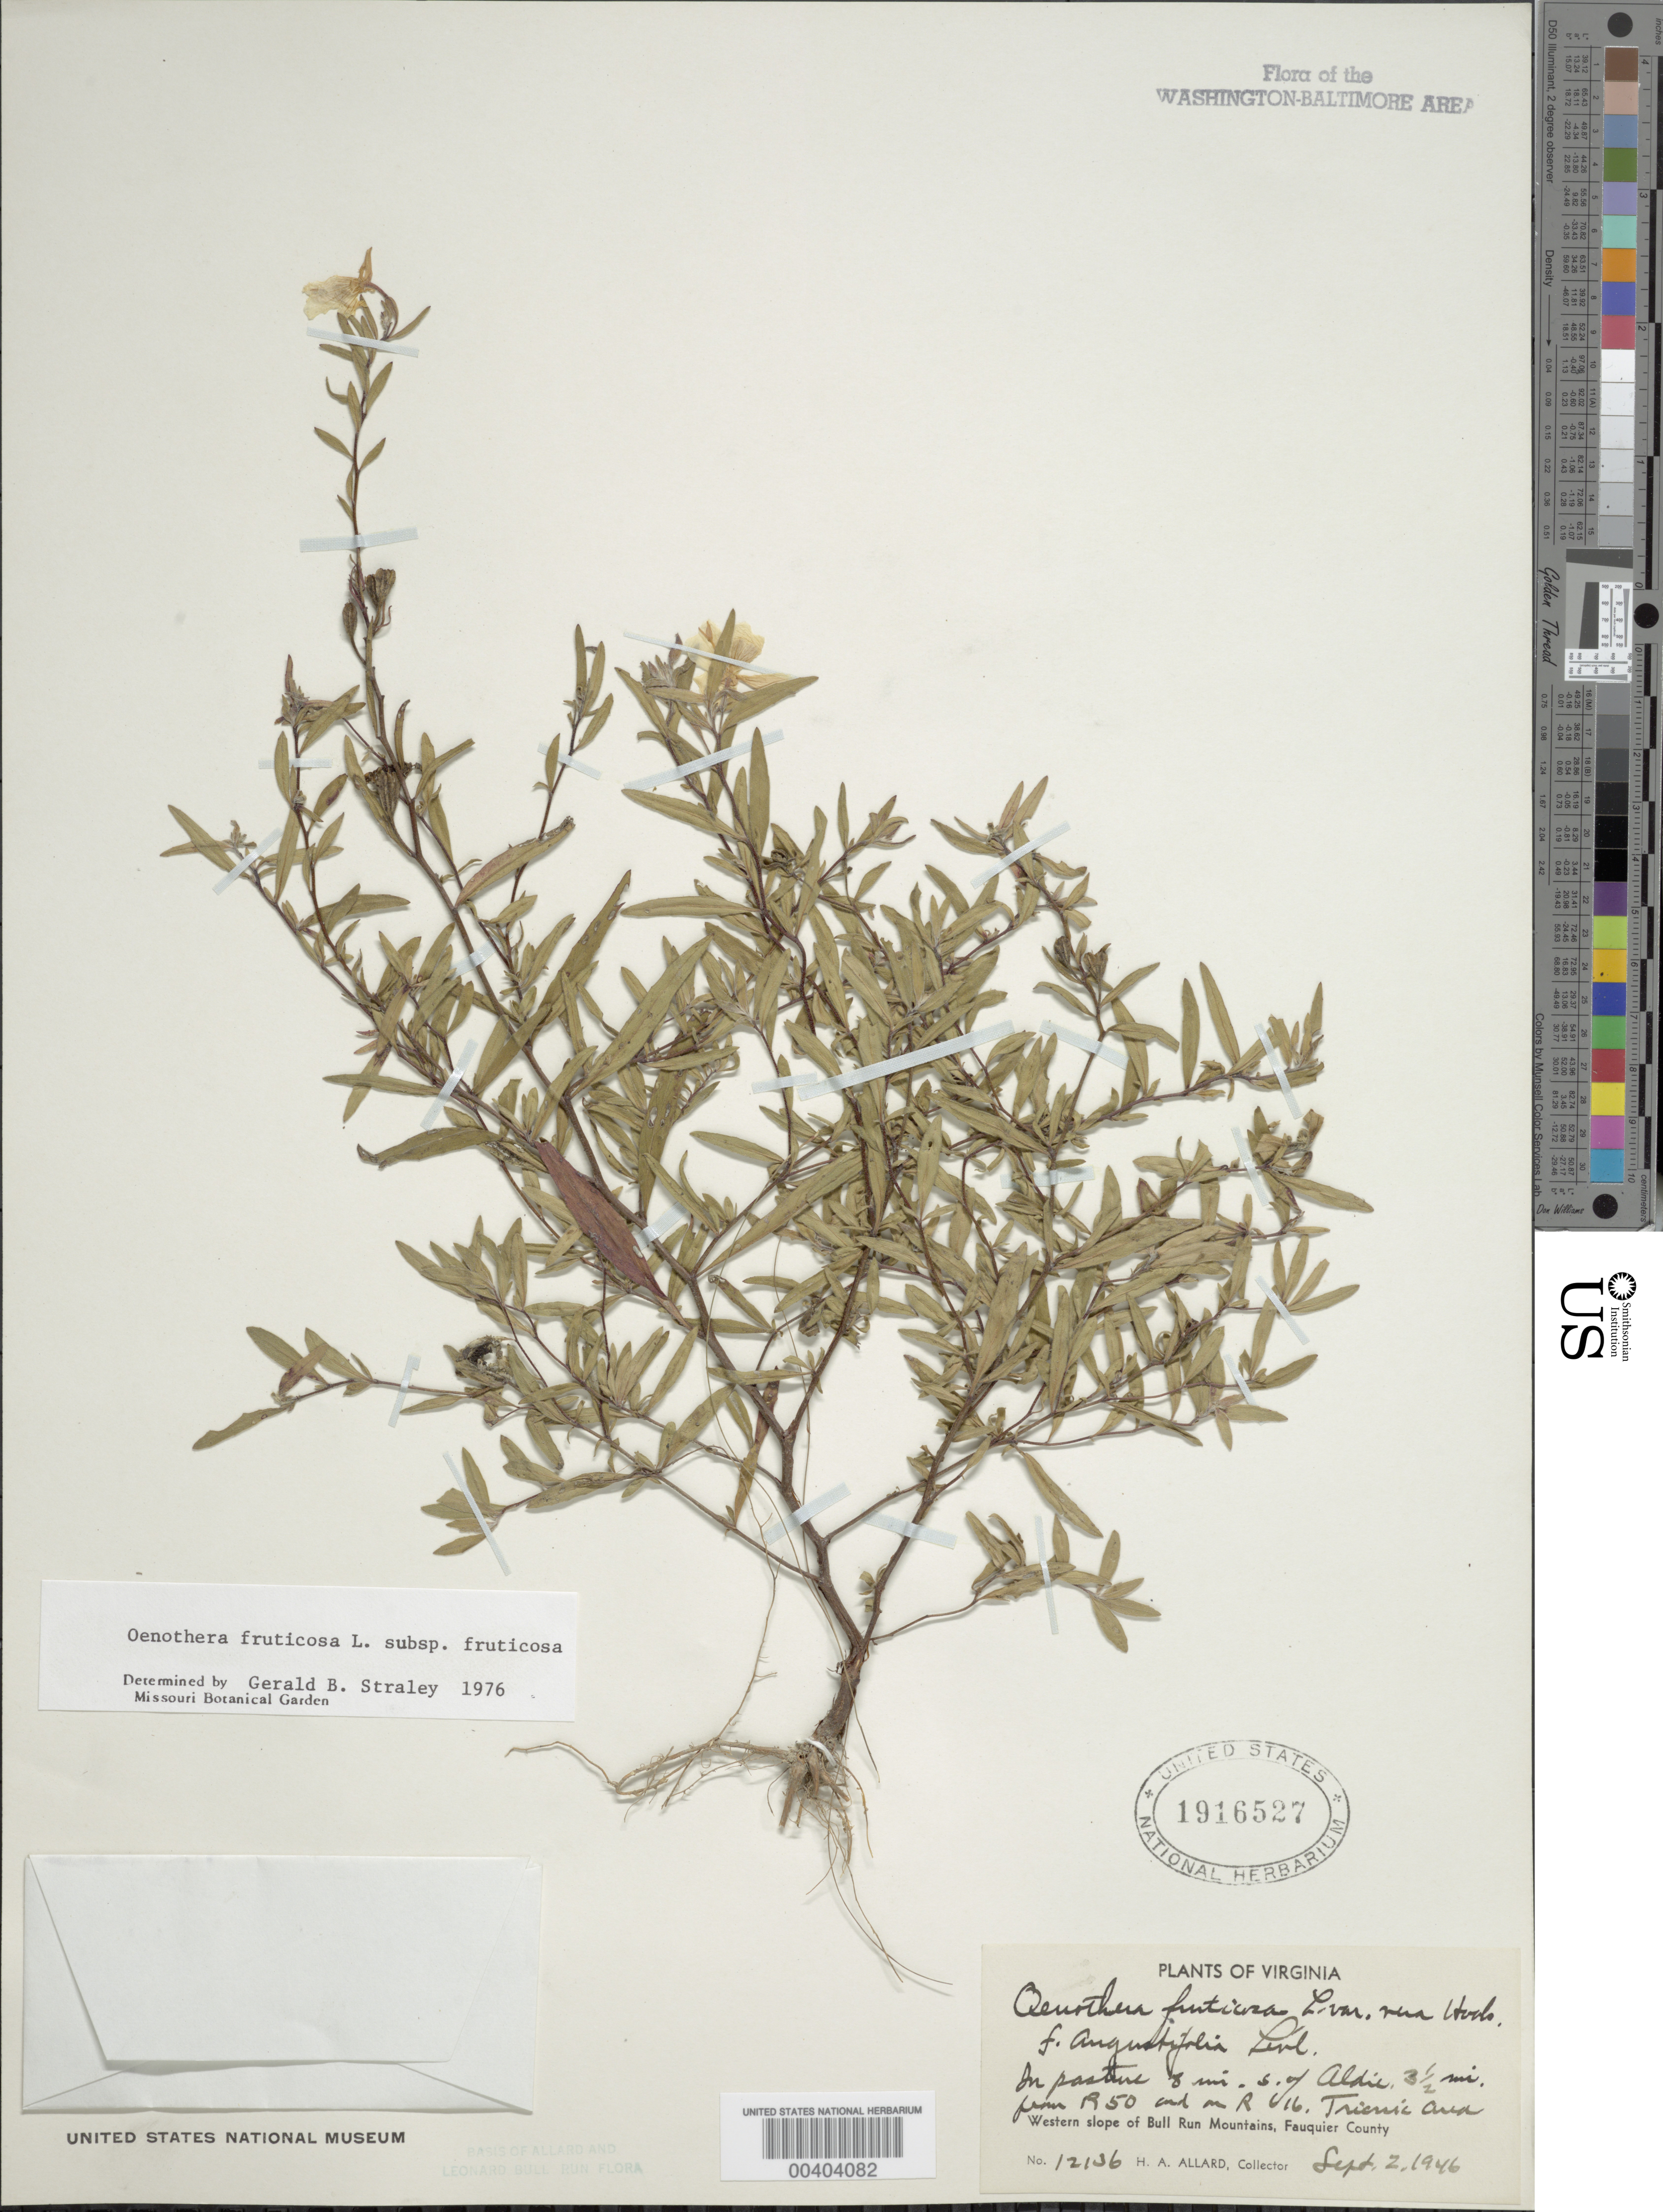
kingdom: Plantae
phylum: Tracheophyta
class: Magnoliopsida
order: Myrtales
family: Onagraceae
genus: Oenothera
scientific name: Oenothera fruticosa subsp. fruticosa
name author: L.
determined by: Straley, G. B.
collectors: H. A. Allard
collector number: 12136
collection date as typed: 02 Sep 1946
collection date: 1946-09-02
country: United States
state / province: Virginia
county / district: Fauquier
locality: western slope of Bull Run Mountains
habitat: Pasture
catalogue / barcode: US 1916527